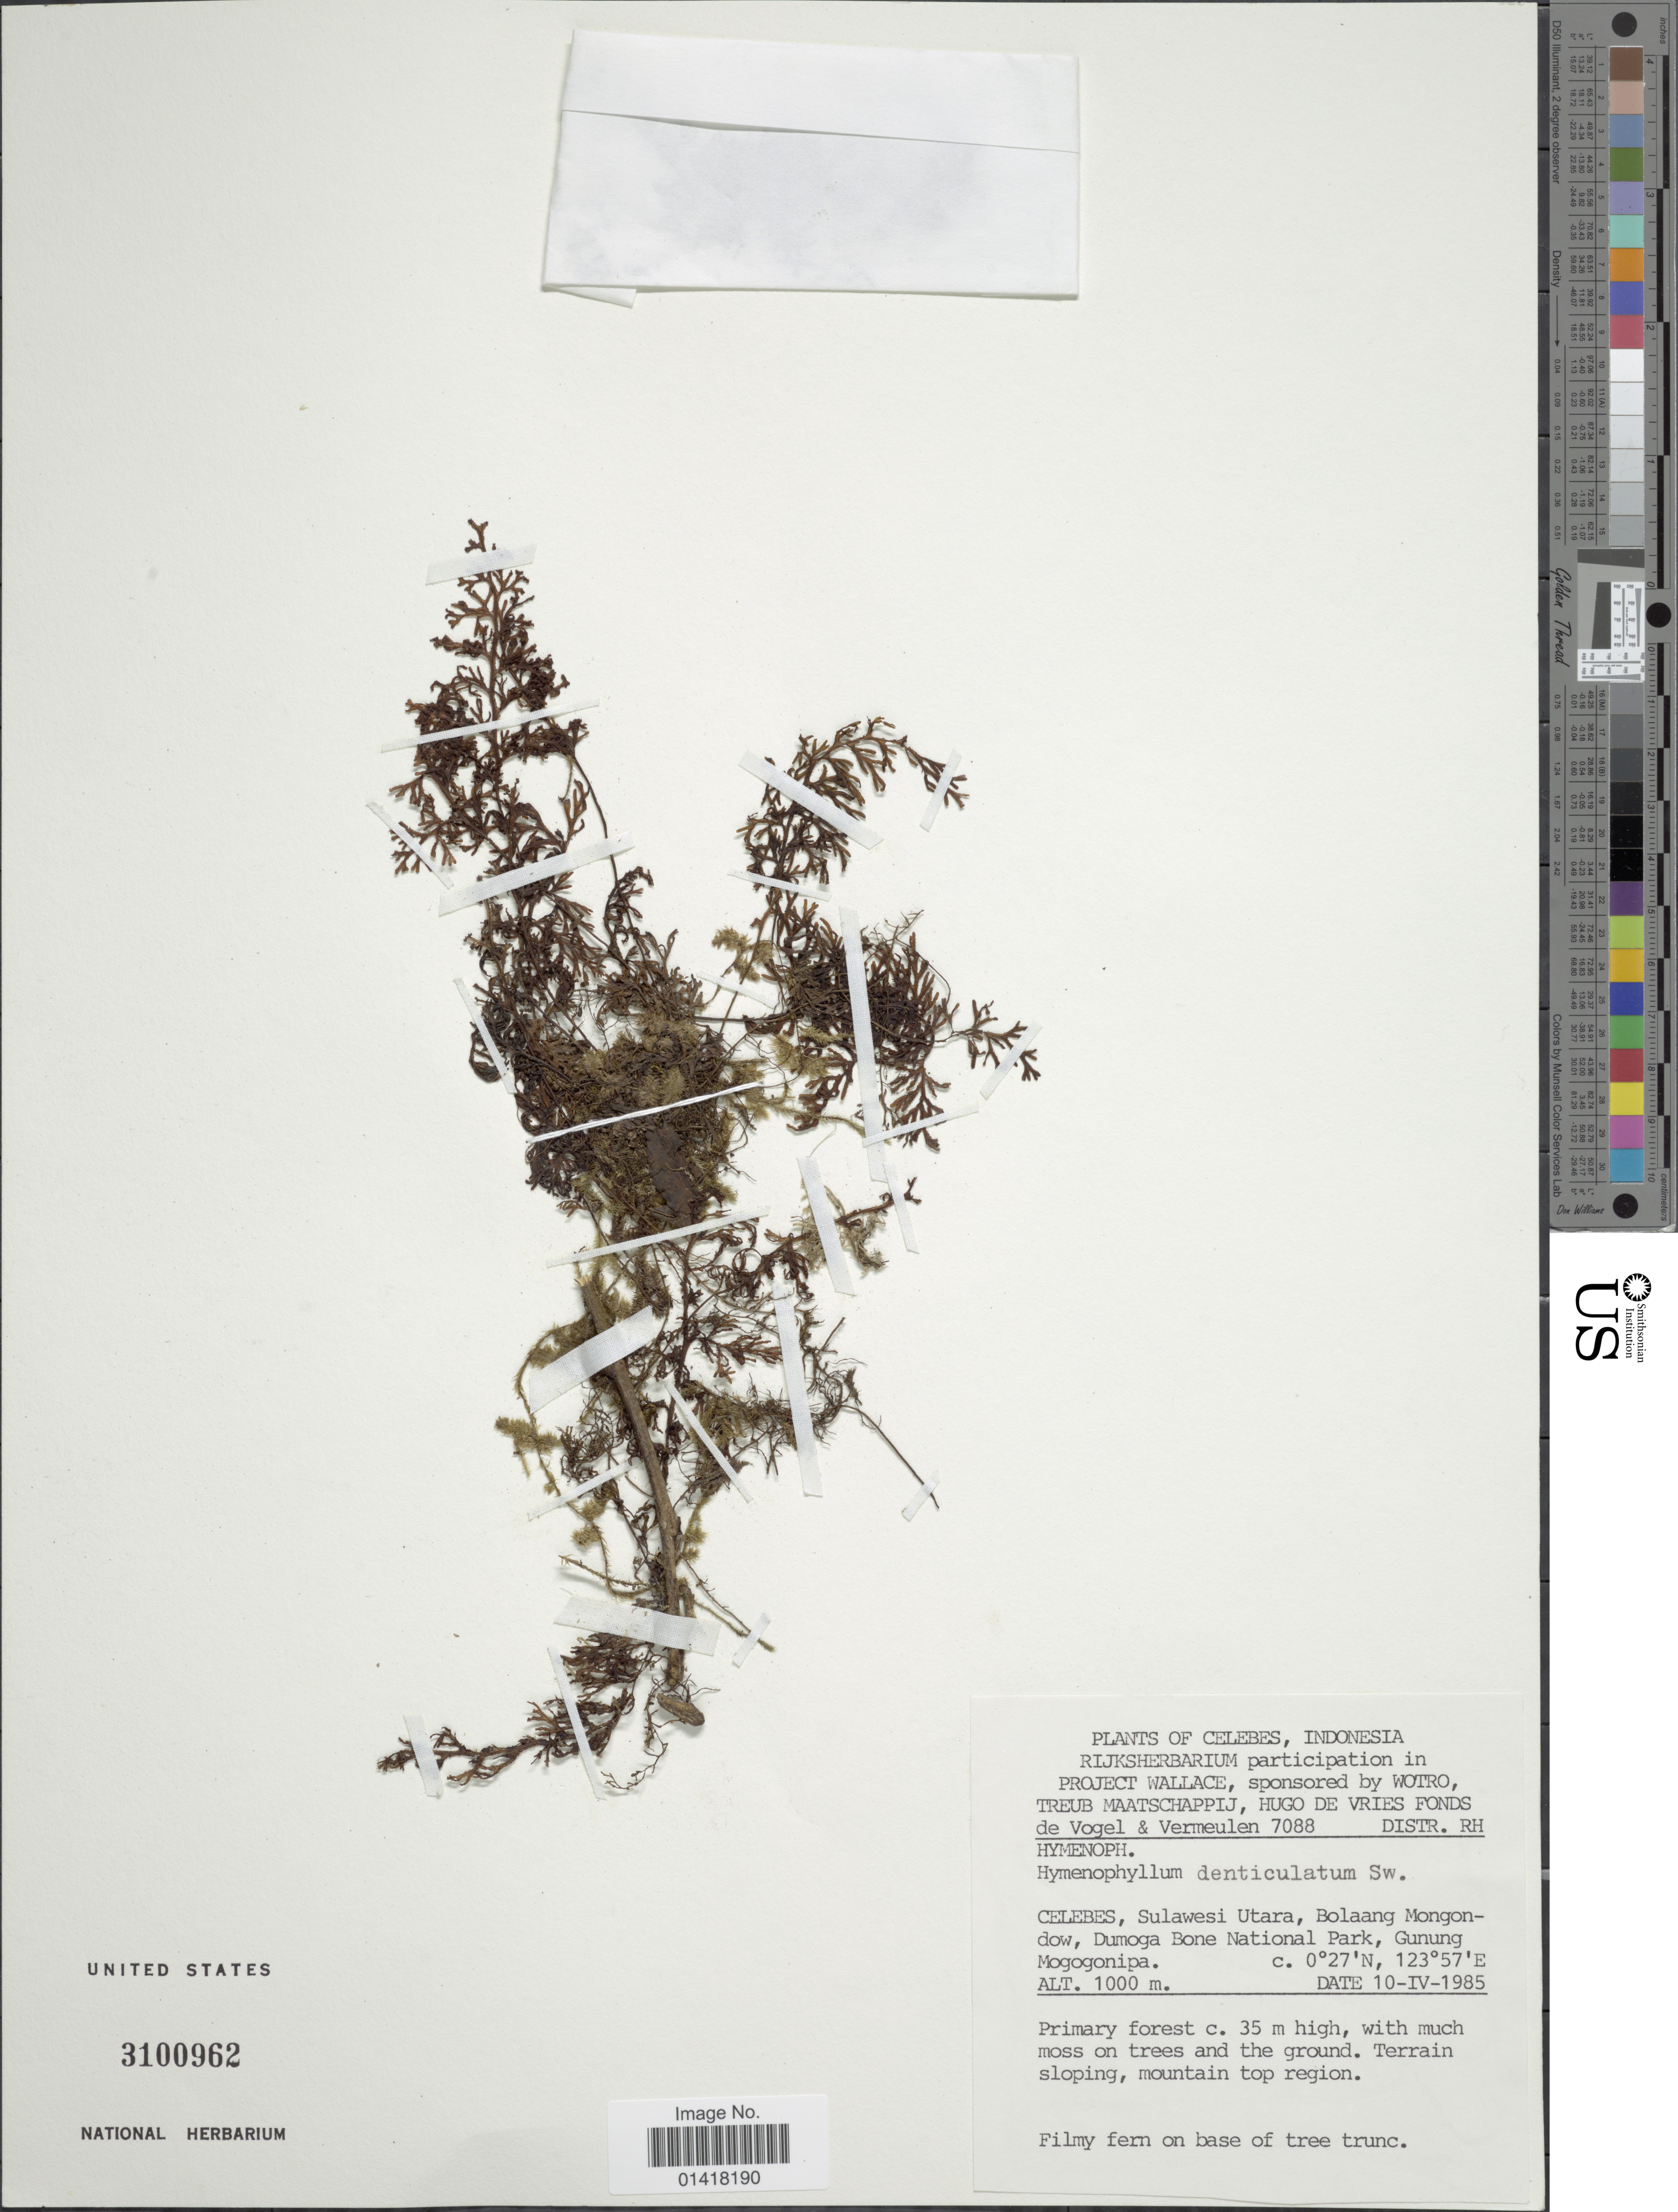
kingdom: Plantae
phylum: Tracheophyta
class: Polypodiopsida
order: Hymenophyllales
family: Hymenophyllaceae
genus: Hymenophyllum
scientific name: Hymenophyllum denticulatum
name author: Sw.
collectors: d. Vogel & Vermeulen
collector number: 7088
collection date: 1985-04-10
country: Indonesia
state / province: Sulawesi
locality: Celebes. Sulawesi Utara, Bolaang Mongondow, Dumoga BOne National Park, Gunung Mogogonipa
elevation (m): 1000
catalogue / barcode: US 3100962